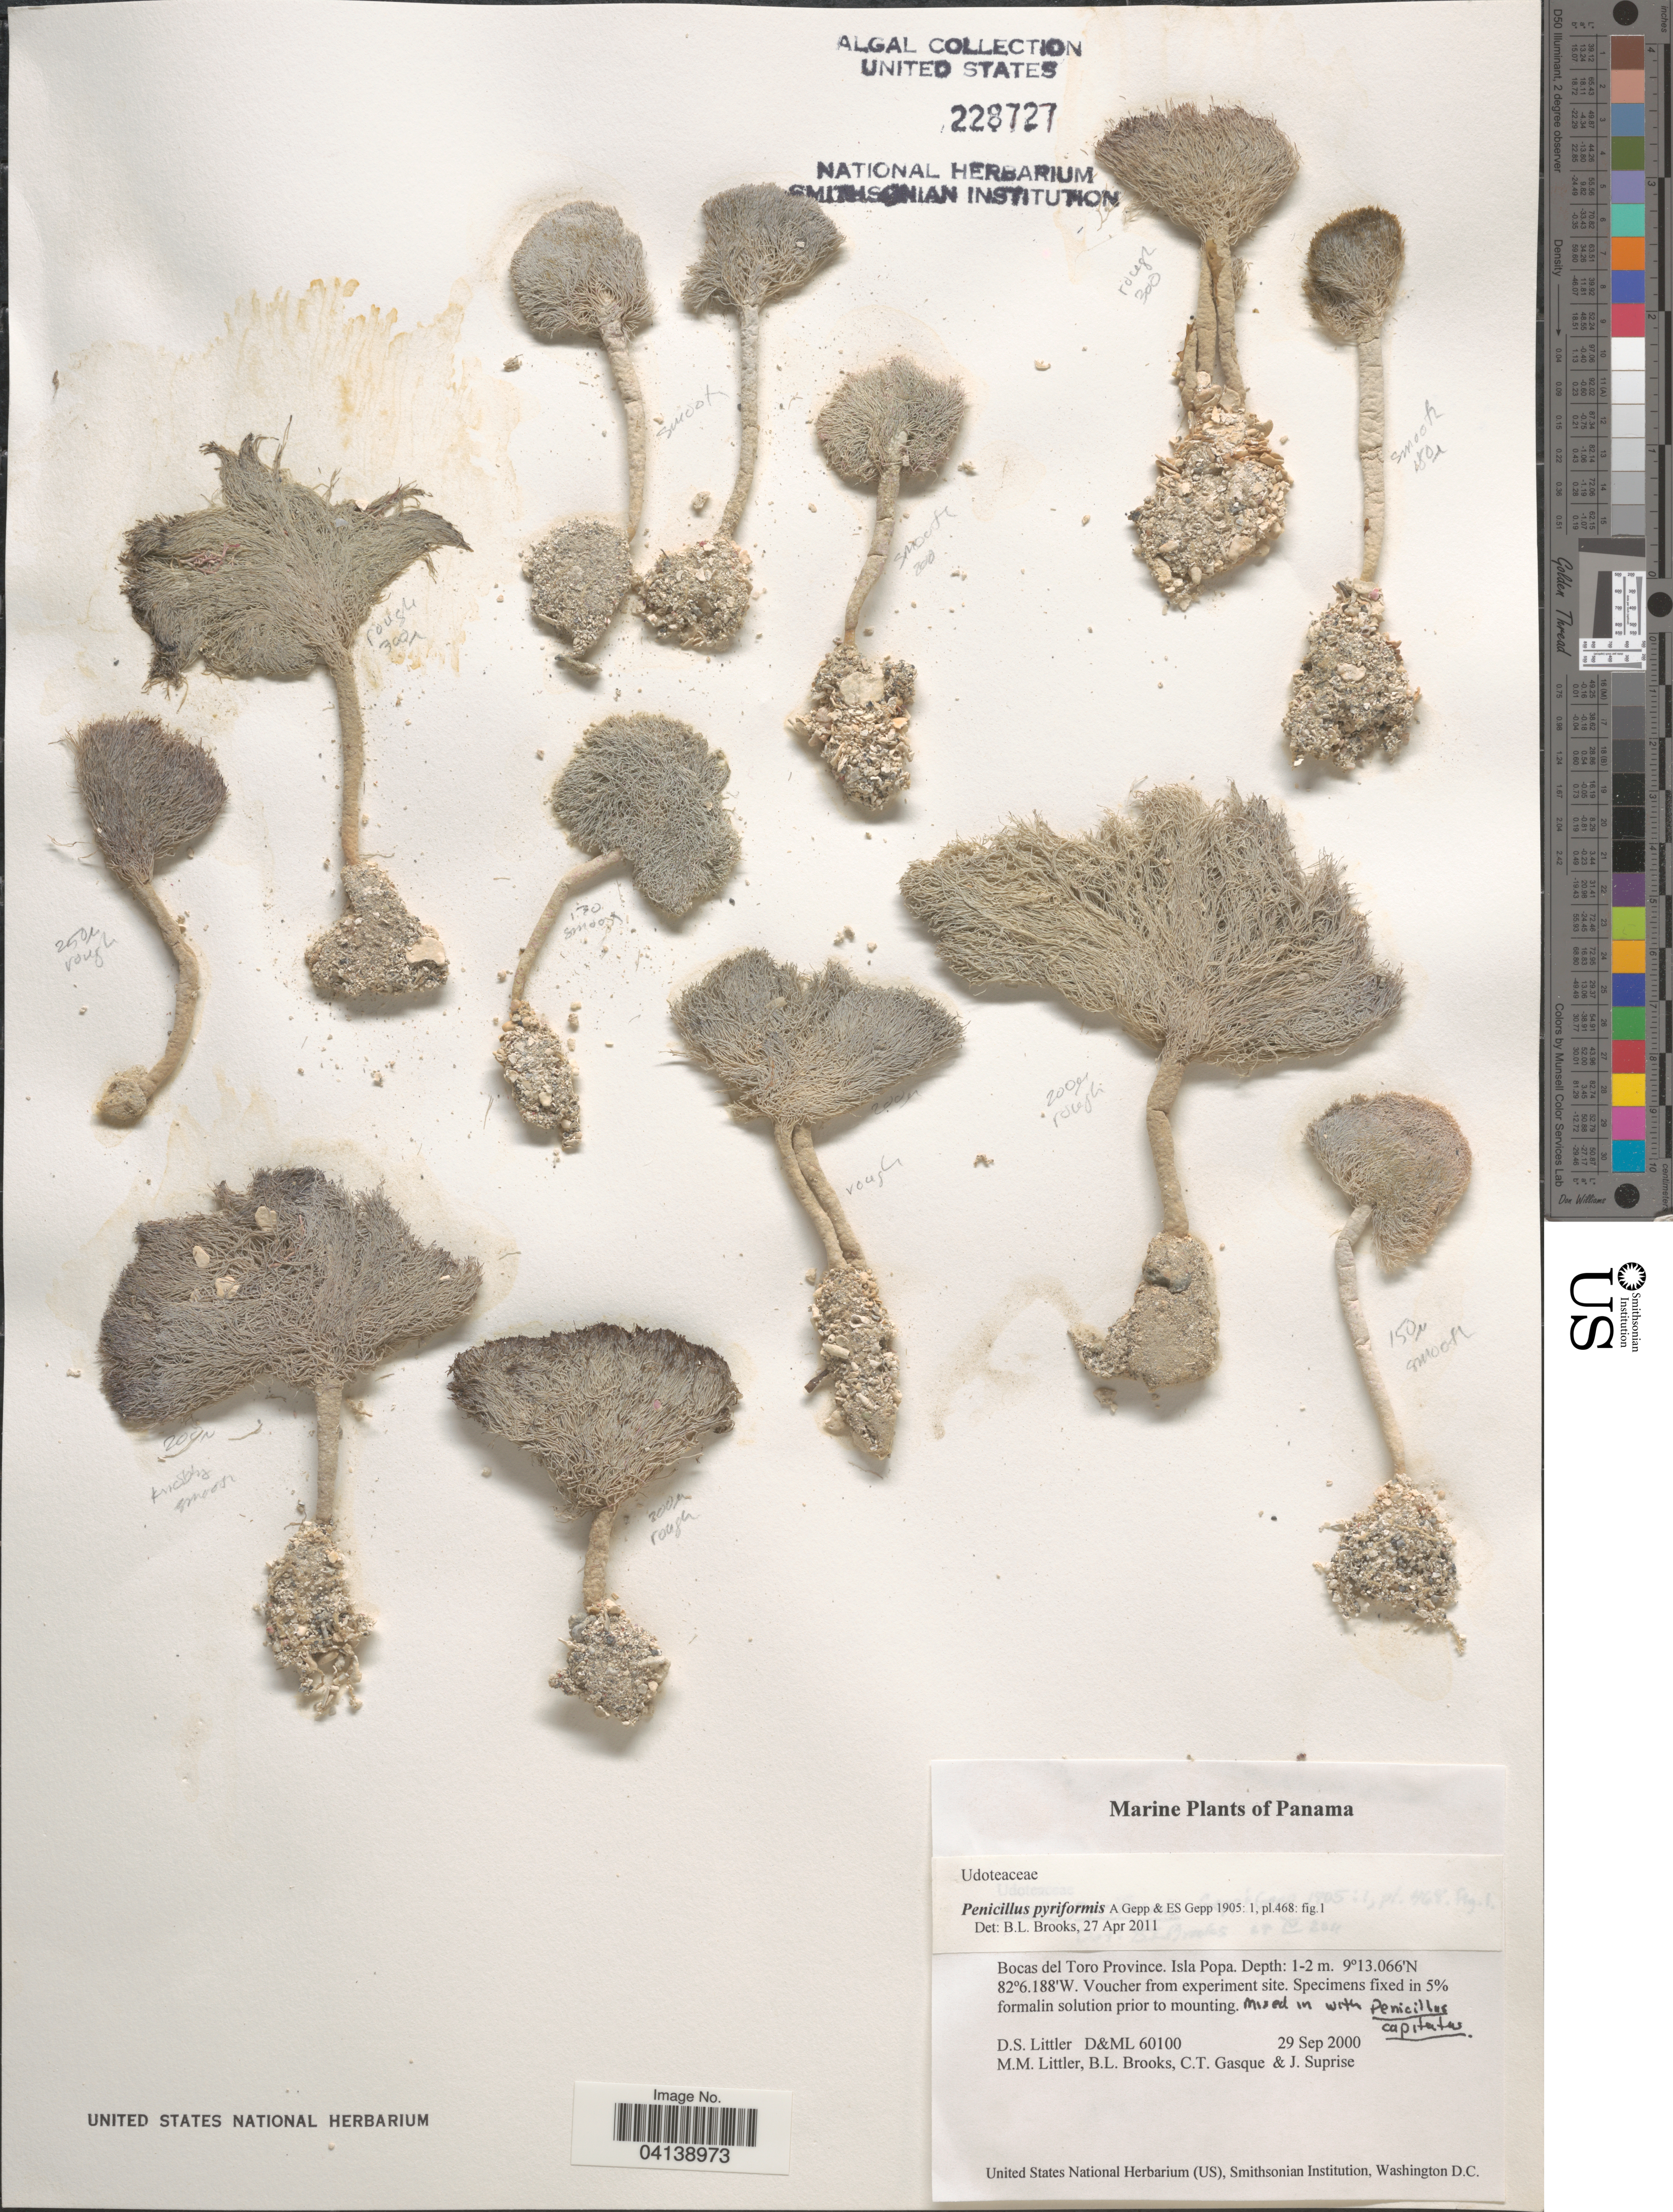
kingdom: Plantae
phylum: Chlorophyta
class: Ulvophyceae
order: Bryopsidales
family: Udoteaceae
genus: Penicillus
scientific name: Penicillus pyriformis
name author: A. Gepp & E. Gepp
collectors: D. S. Littler, B. Brooks, C. Gasque & J. Suprise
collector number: D&ML 60100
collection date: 2000-09-29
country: Panama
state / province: Bocas del Toro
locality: Isla Popa.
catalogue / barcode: US 228727